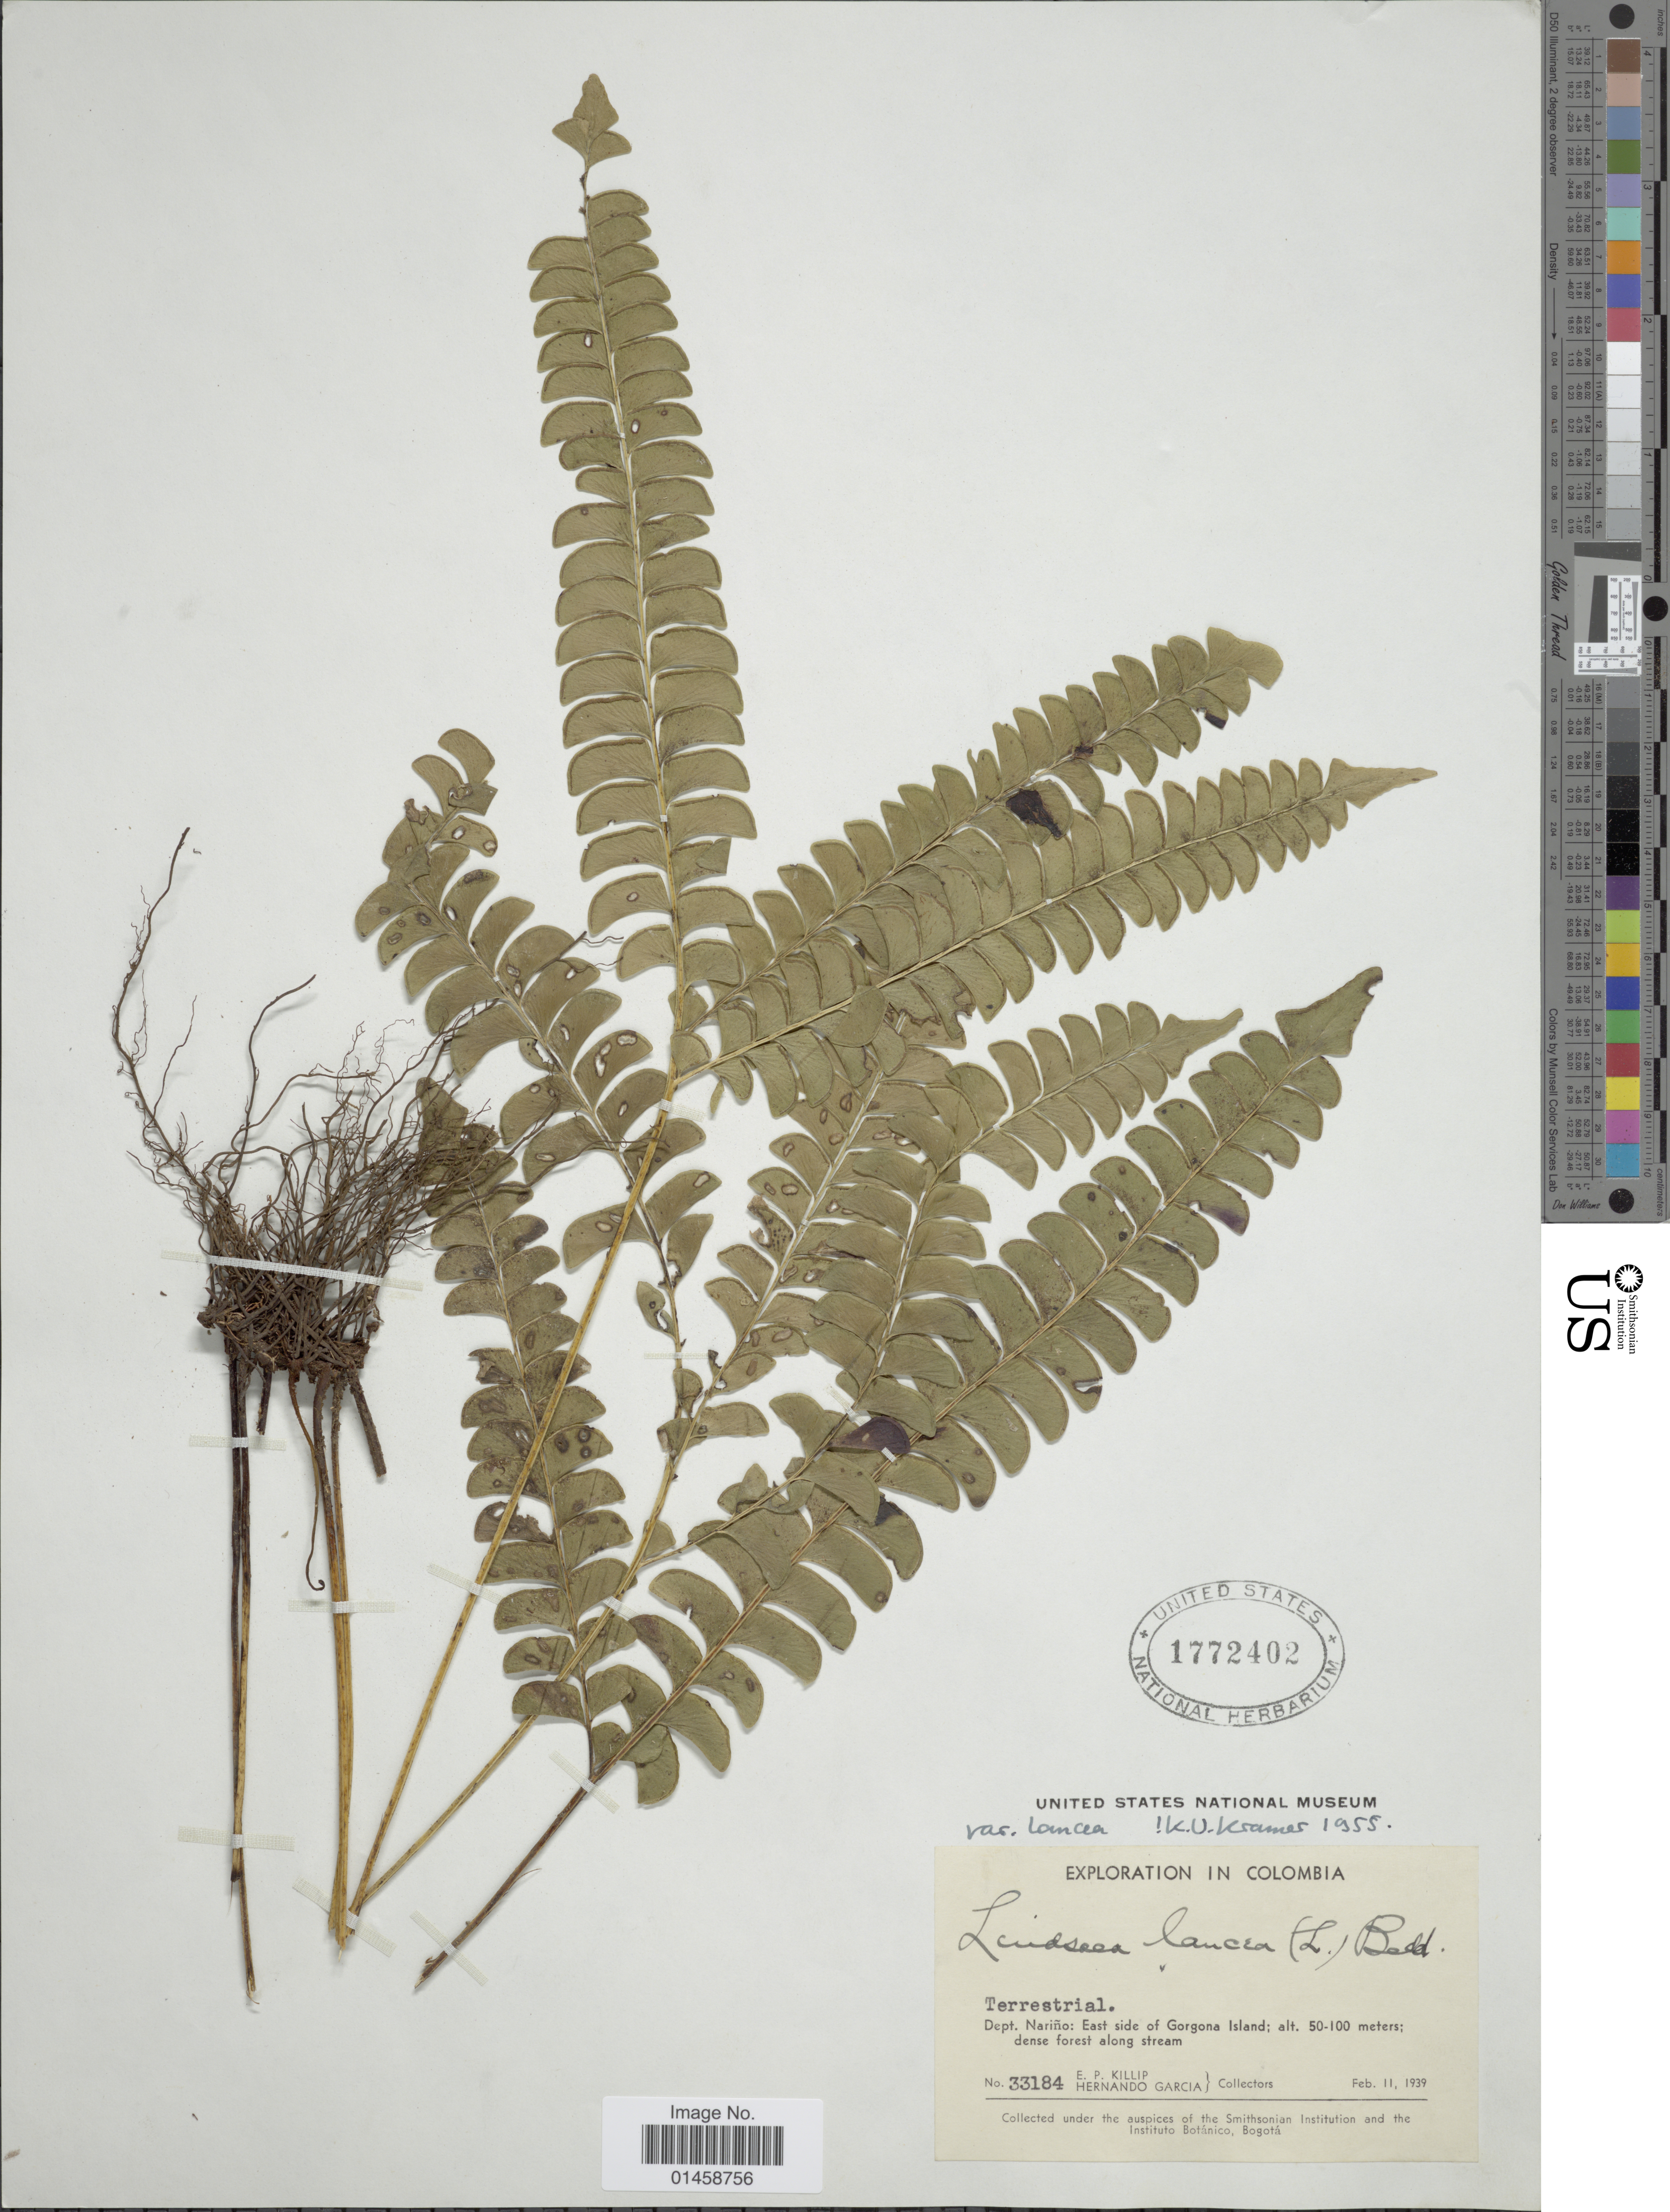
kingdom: Plantae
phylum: Tracheophyta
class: Polypodiopsida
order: Polypodiales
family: Lindsaeaceae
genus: Lindsaea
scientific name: Lindsaea lancea var. lancea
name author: (L.) Bedd.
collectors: E. P. Killip & H. Garcia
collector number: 33184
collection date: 1939-02-11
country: Colombia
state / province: Nariño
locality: Terrestrial. Dept. Narino: East side of Gorgona Island.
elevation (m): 50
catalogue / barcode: US 1772402